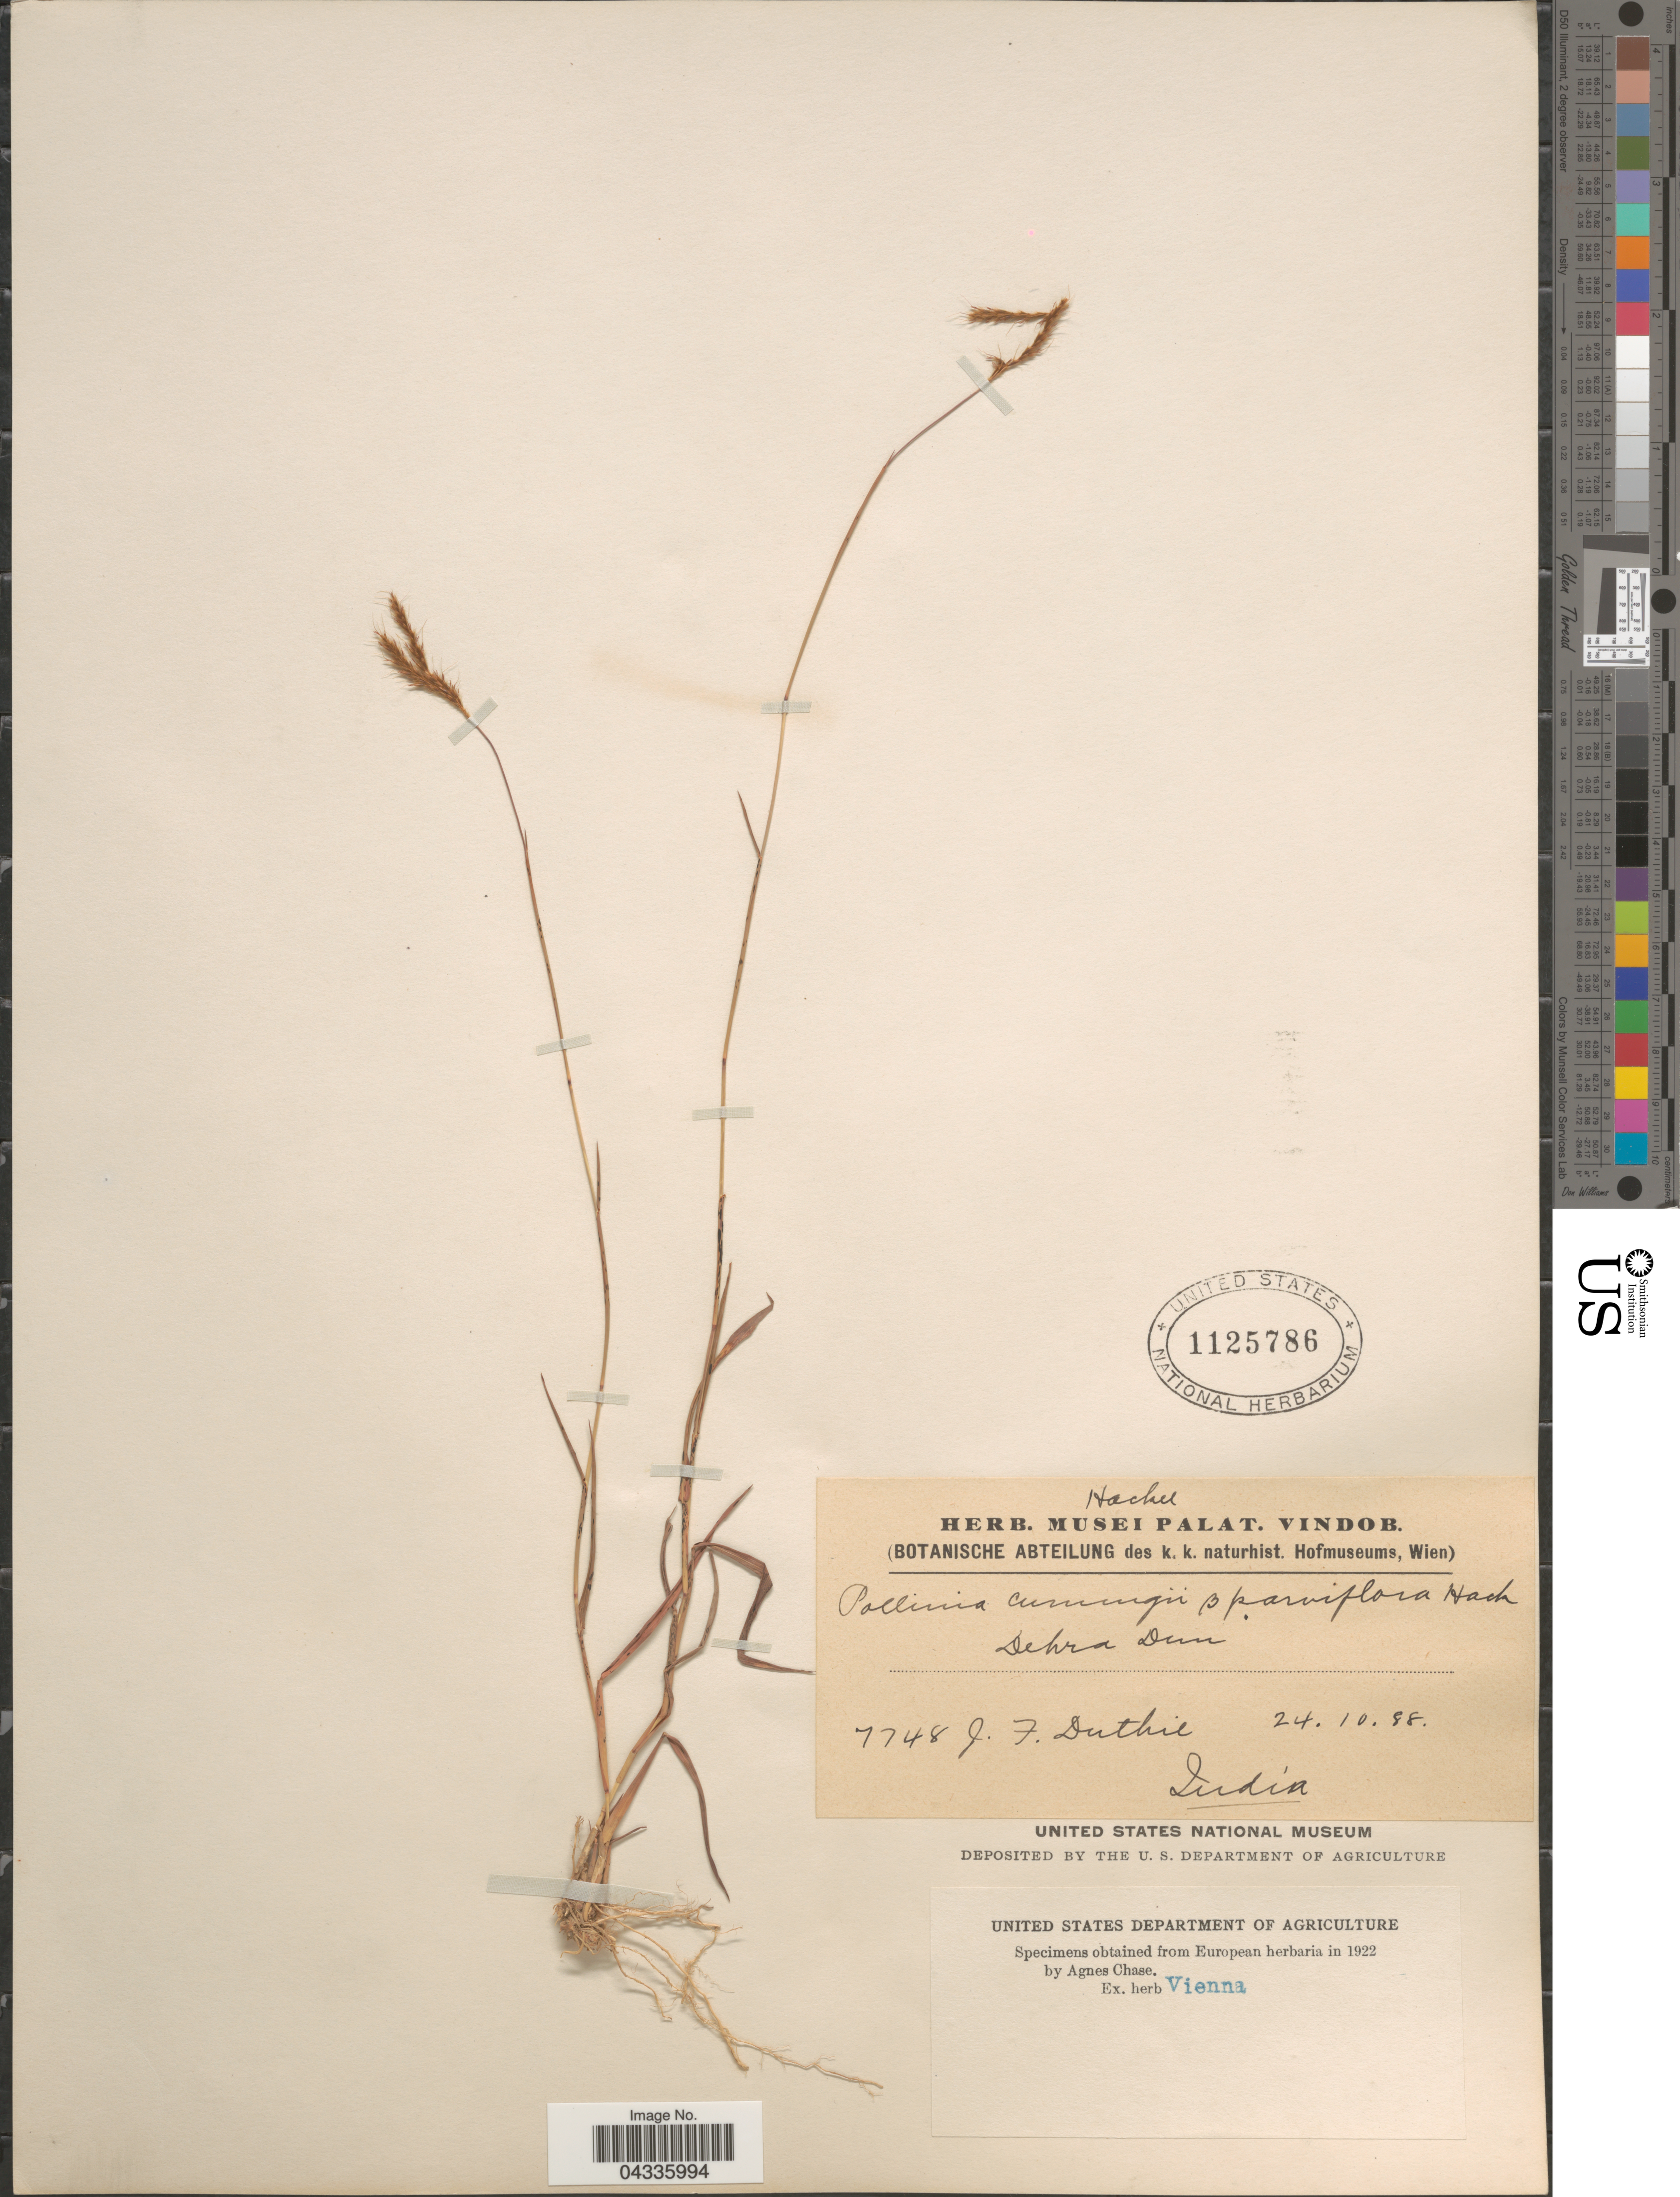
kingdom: Plantae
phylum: Tracheophyta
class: Liliopsida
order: Poales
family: Poaceae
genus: Eulalia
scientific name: Eulalia leschenaultiana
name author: (Decne.) Ohwi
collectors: J. F. Duthie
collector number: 7748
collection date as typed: Transcribed d/m/y: 24/10/88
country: India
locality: Dehra Dun.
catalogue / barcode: US 1125786